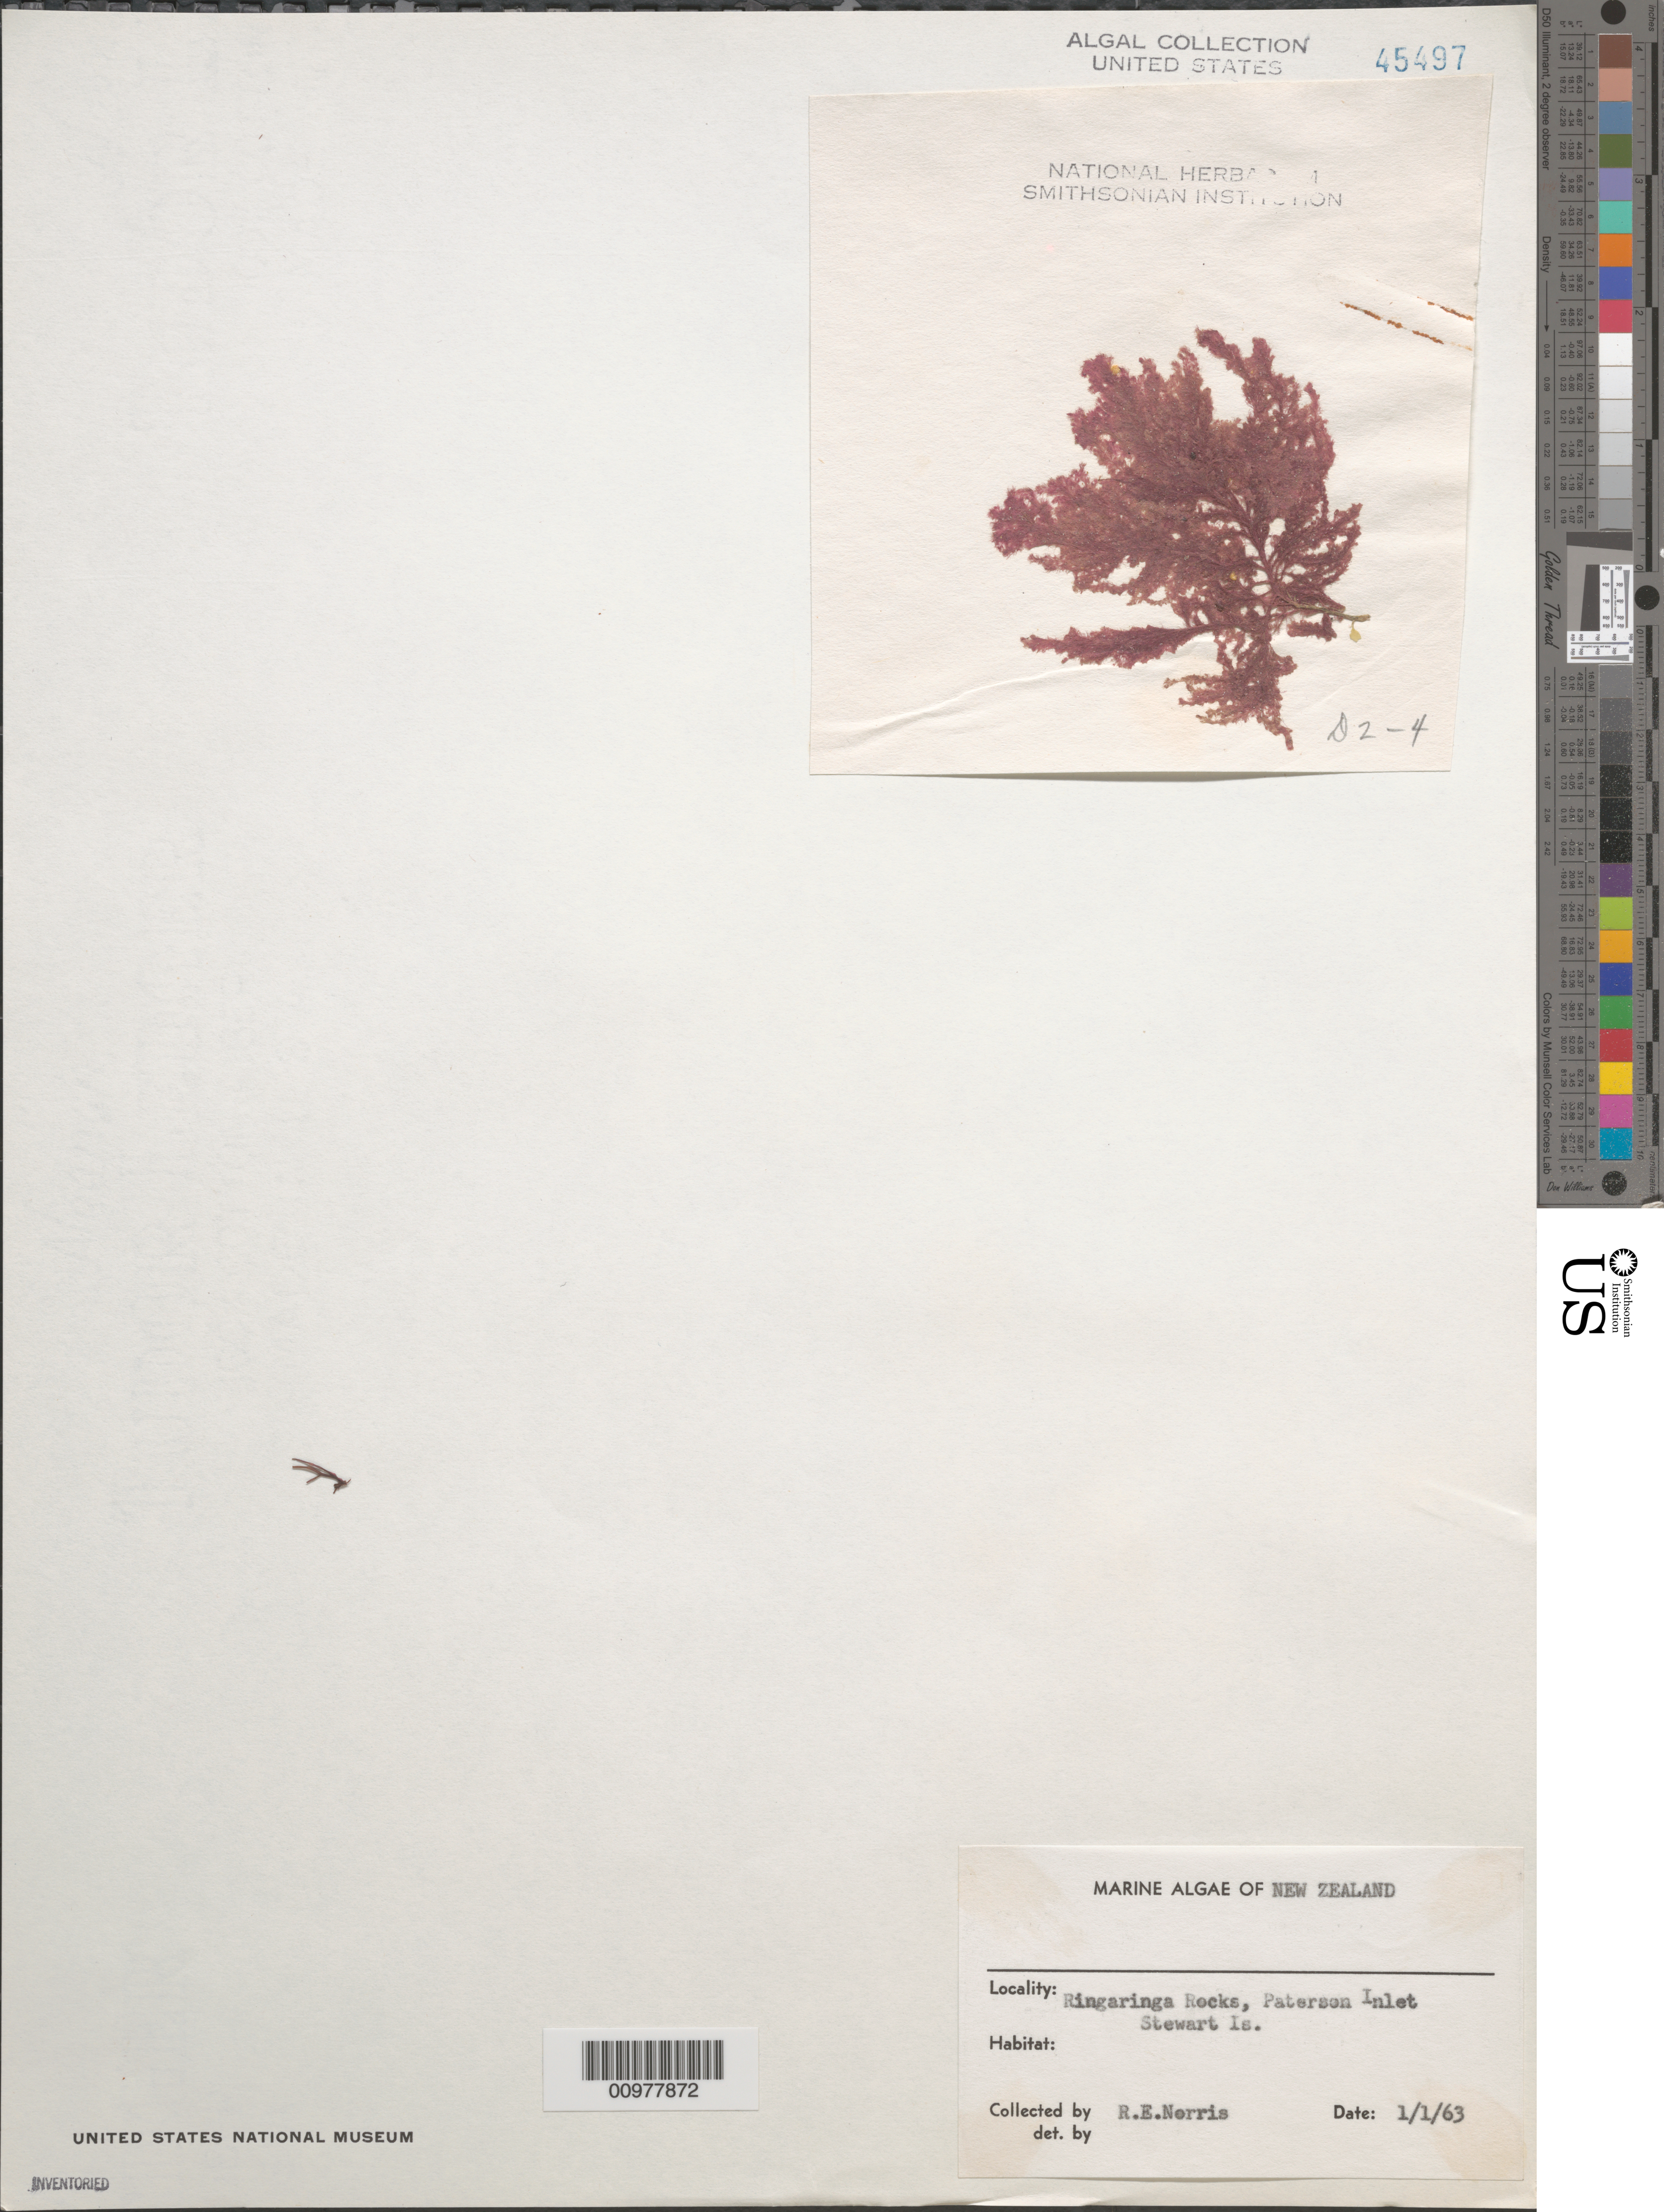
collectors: R. E. Norris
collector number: D2-4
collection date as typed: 01 Jan 1963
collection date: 1963-01-01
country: New Zealand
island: Stewart Island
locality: Ringaringa Rocks, Paterson Inlet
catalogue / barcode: US 45497